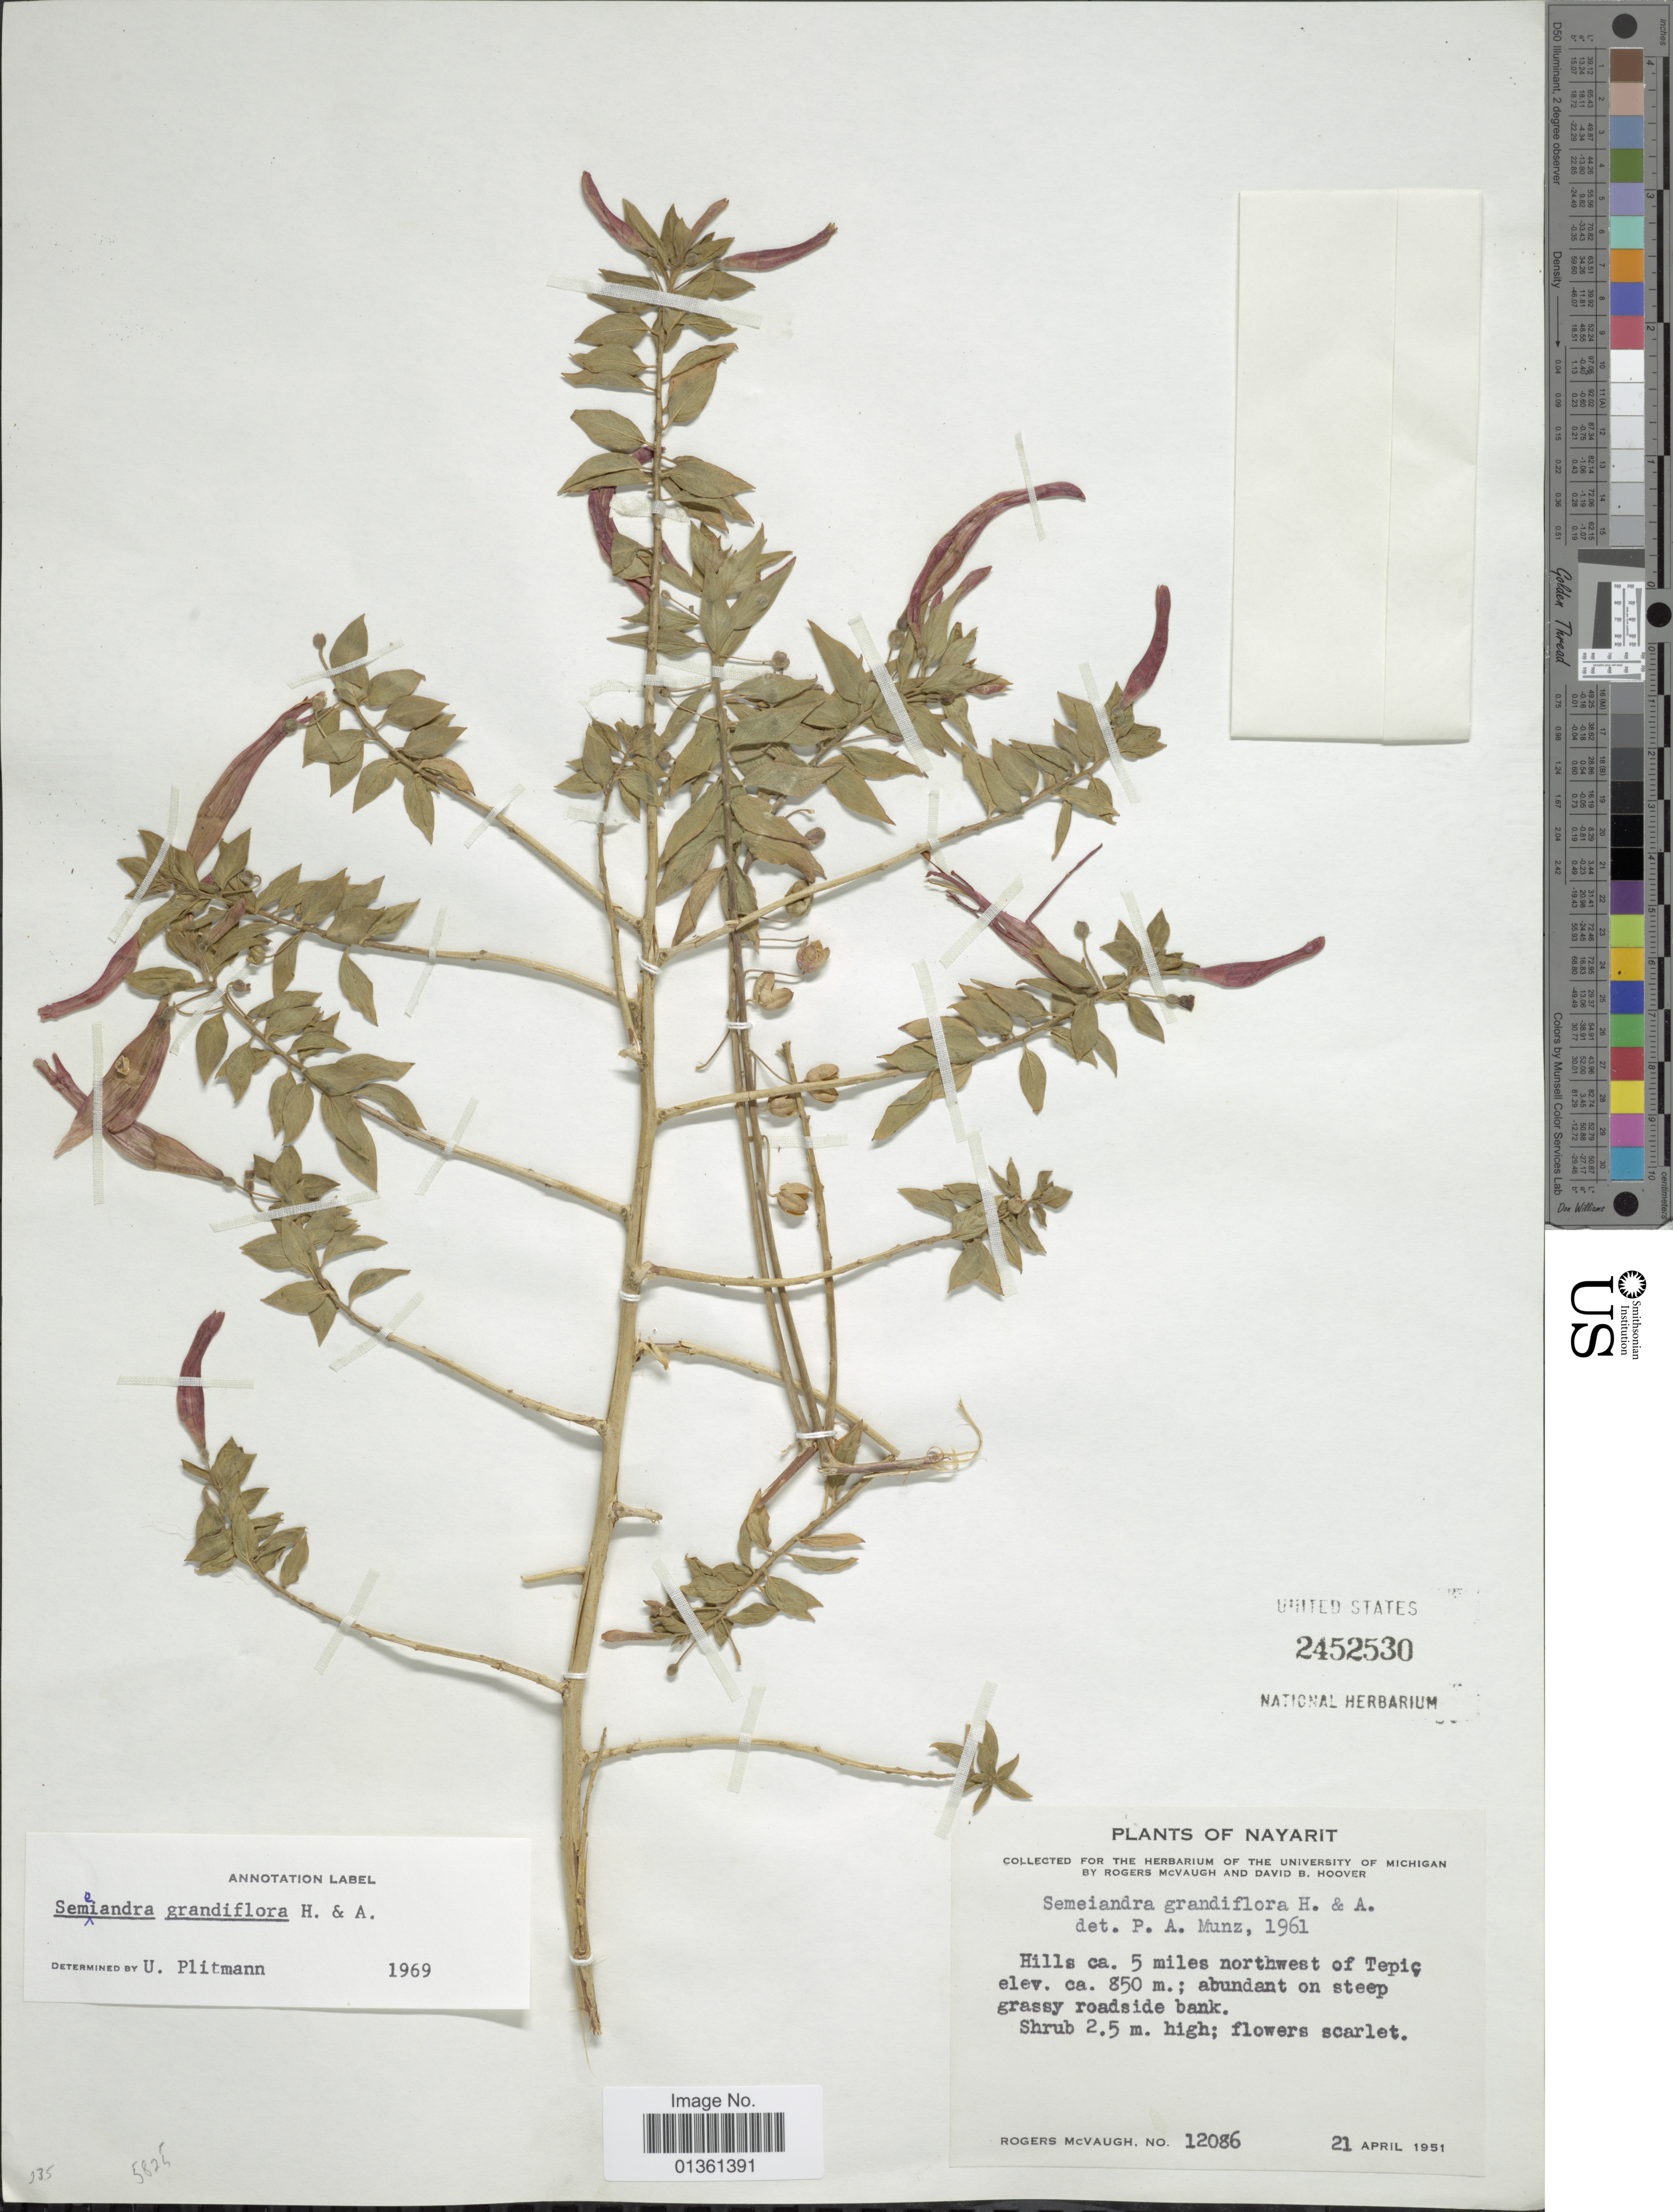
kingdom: Plantae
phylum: Tracheophyta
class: Magnoliopsida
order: Myrtales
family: Onagraceae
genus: Lopezia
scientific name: Lopezia semeiandra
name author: Plitmann et al.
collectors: R. McVaugh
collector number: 12086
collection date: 1951-04-21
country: Mexico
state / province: Nayarit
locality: Hills ca. 5 miles northwest of Tepic.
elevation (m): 850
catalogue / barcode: US 2452530